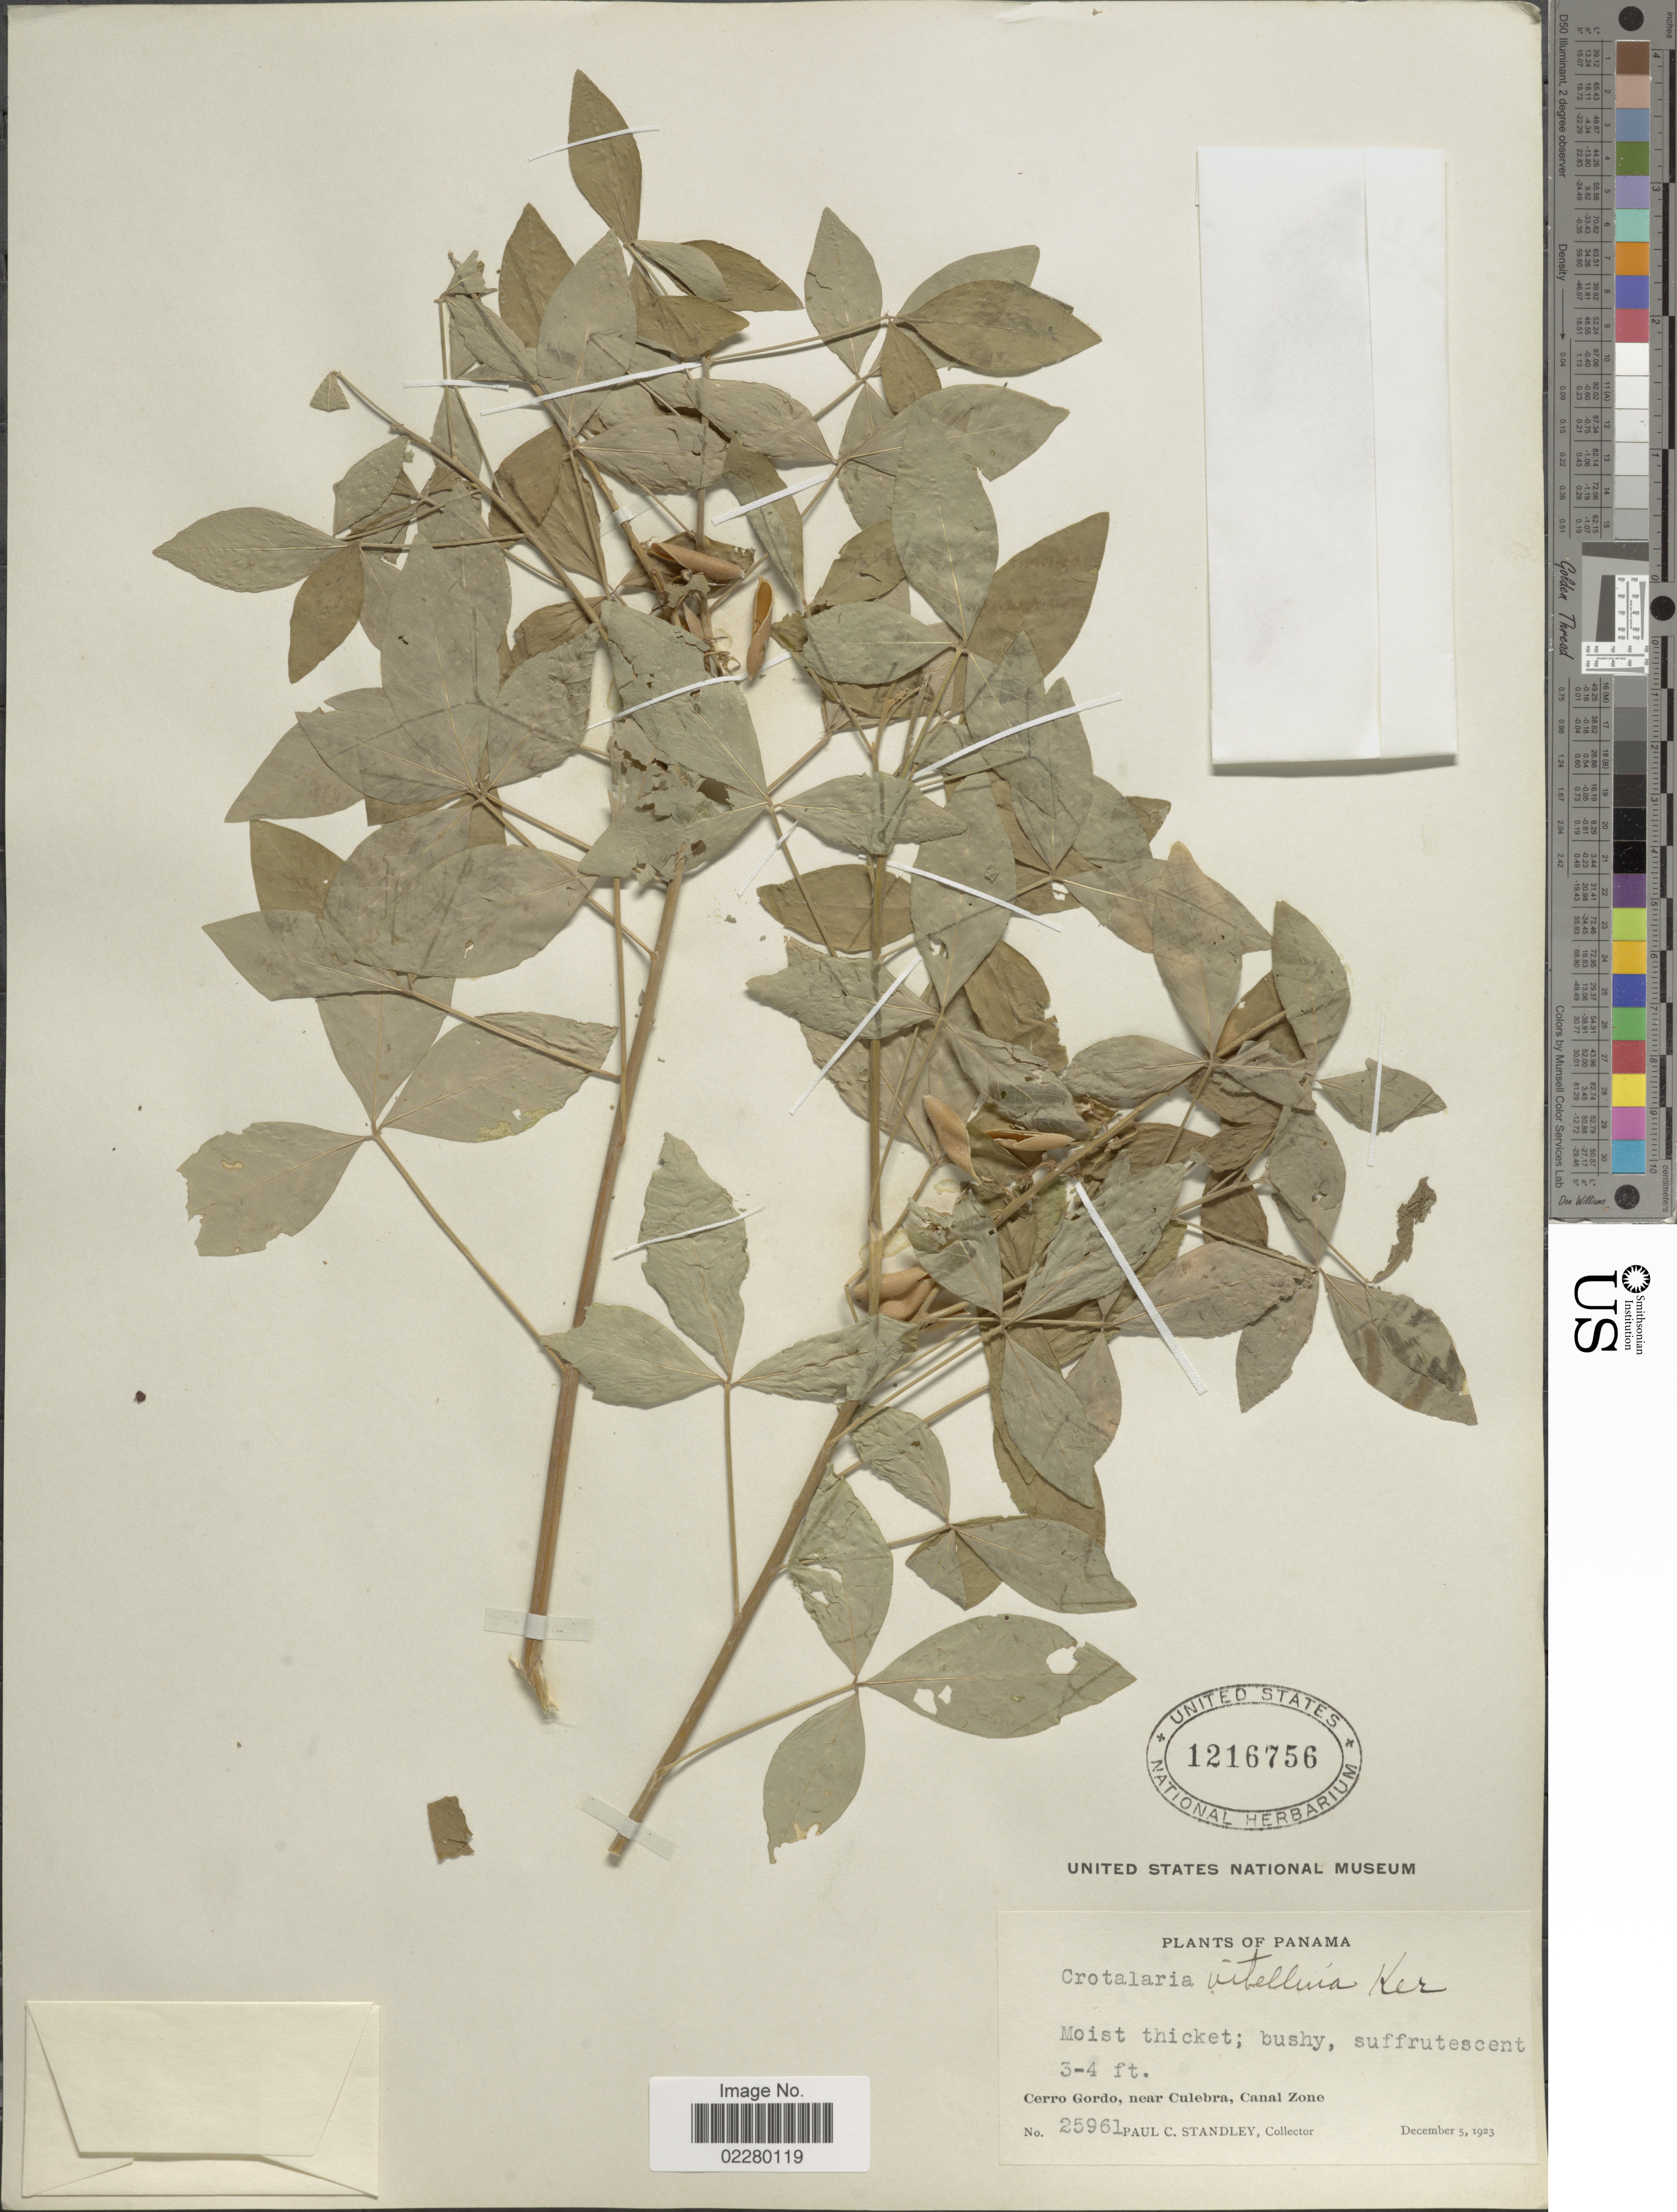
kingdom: Plantae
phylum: Tracheophyta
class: Magnoliopsida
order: Fabales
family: Fabaceae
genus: Crotalaria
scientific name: Crotalaria cajanifolia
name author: Kunth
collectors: P. C. Standley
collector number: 25961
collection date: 1923-12-05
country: Panama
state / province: Colón / Panamá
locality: Cerro Gordo, near Culebra, Canal Zone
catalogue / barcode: US 1216756